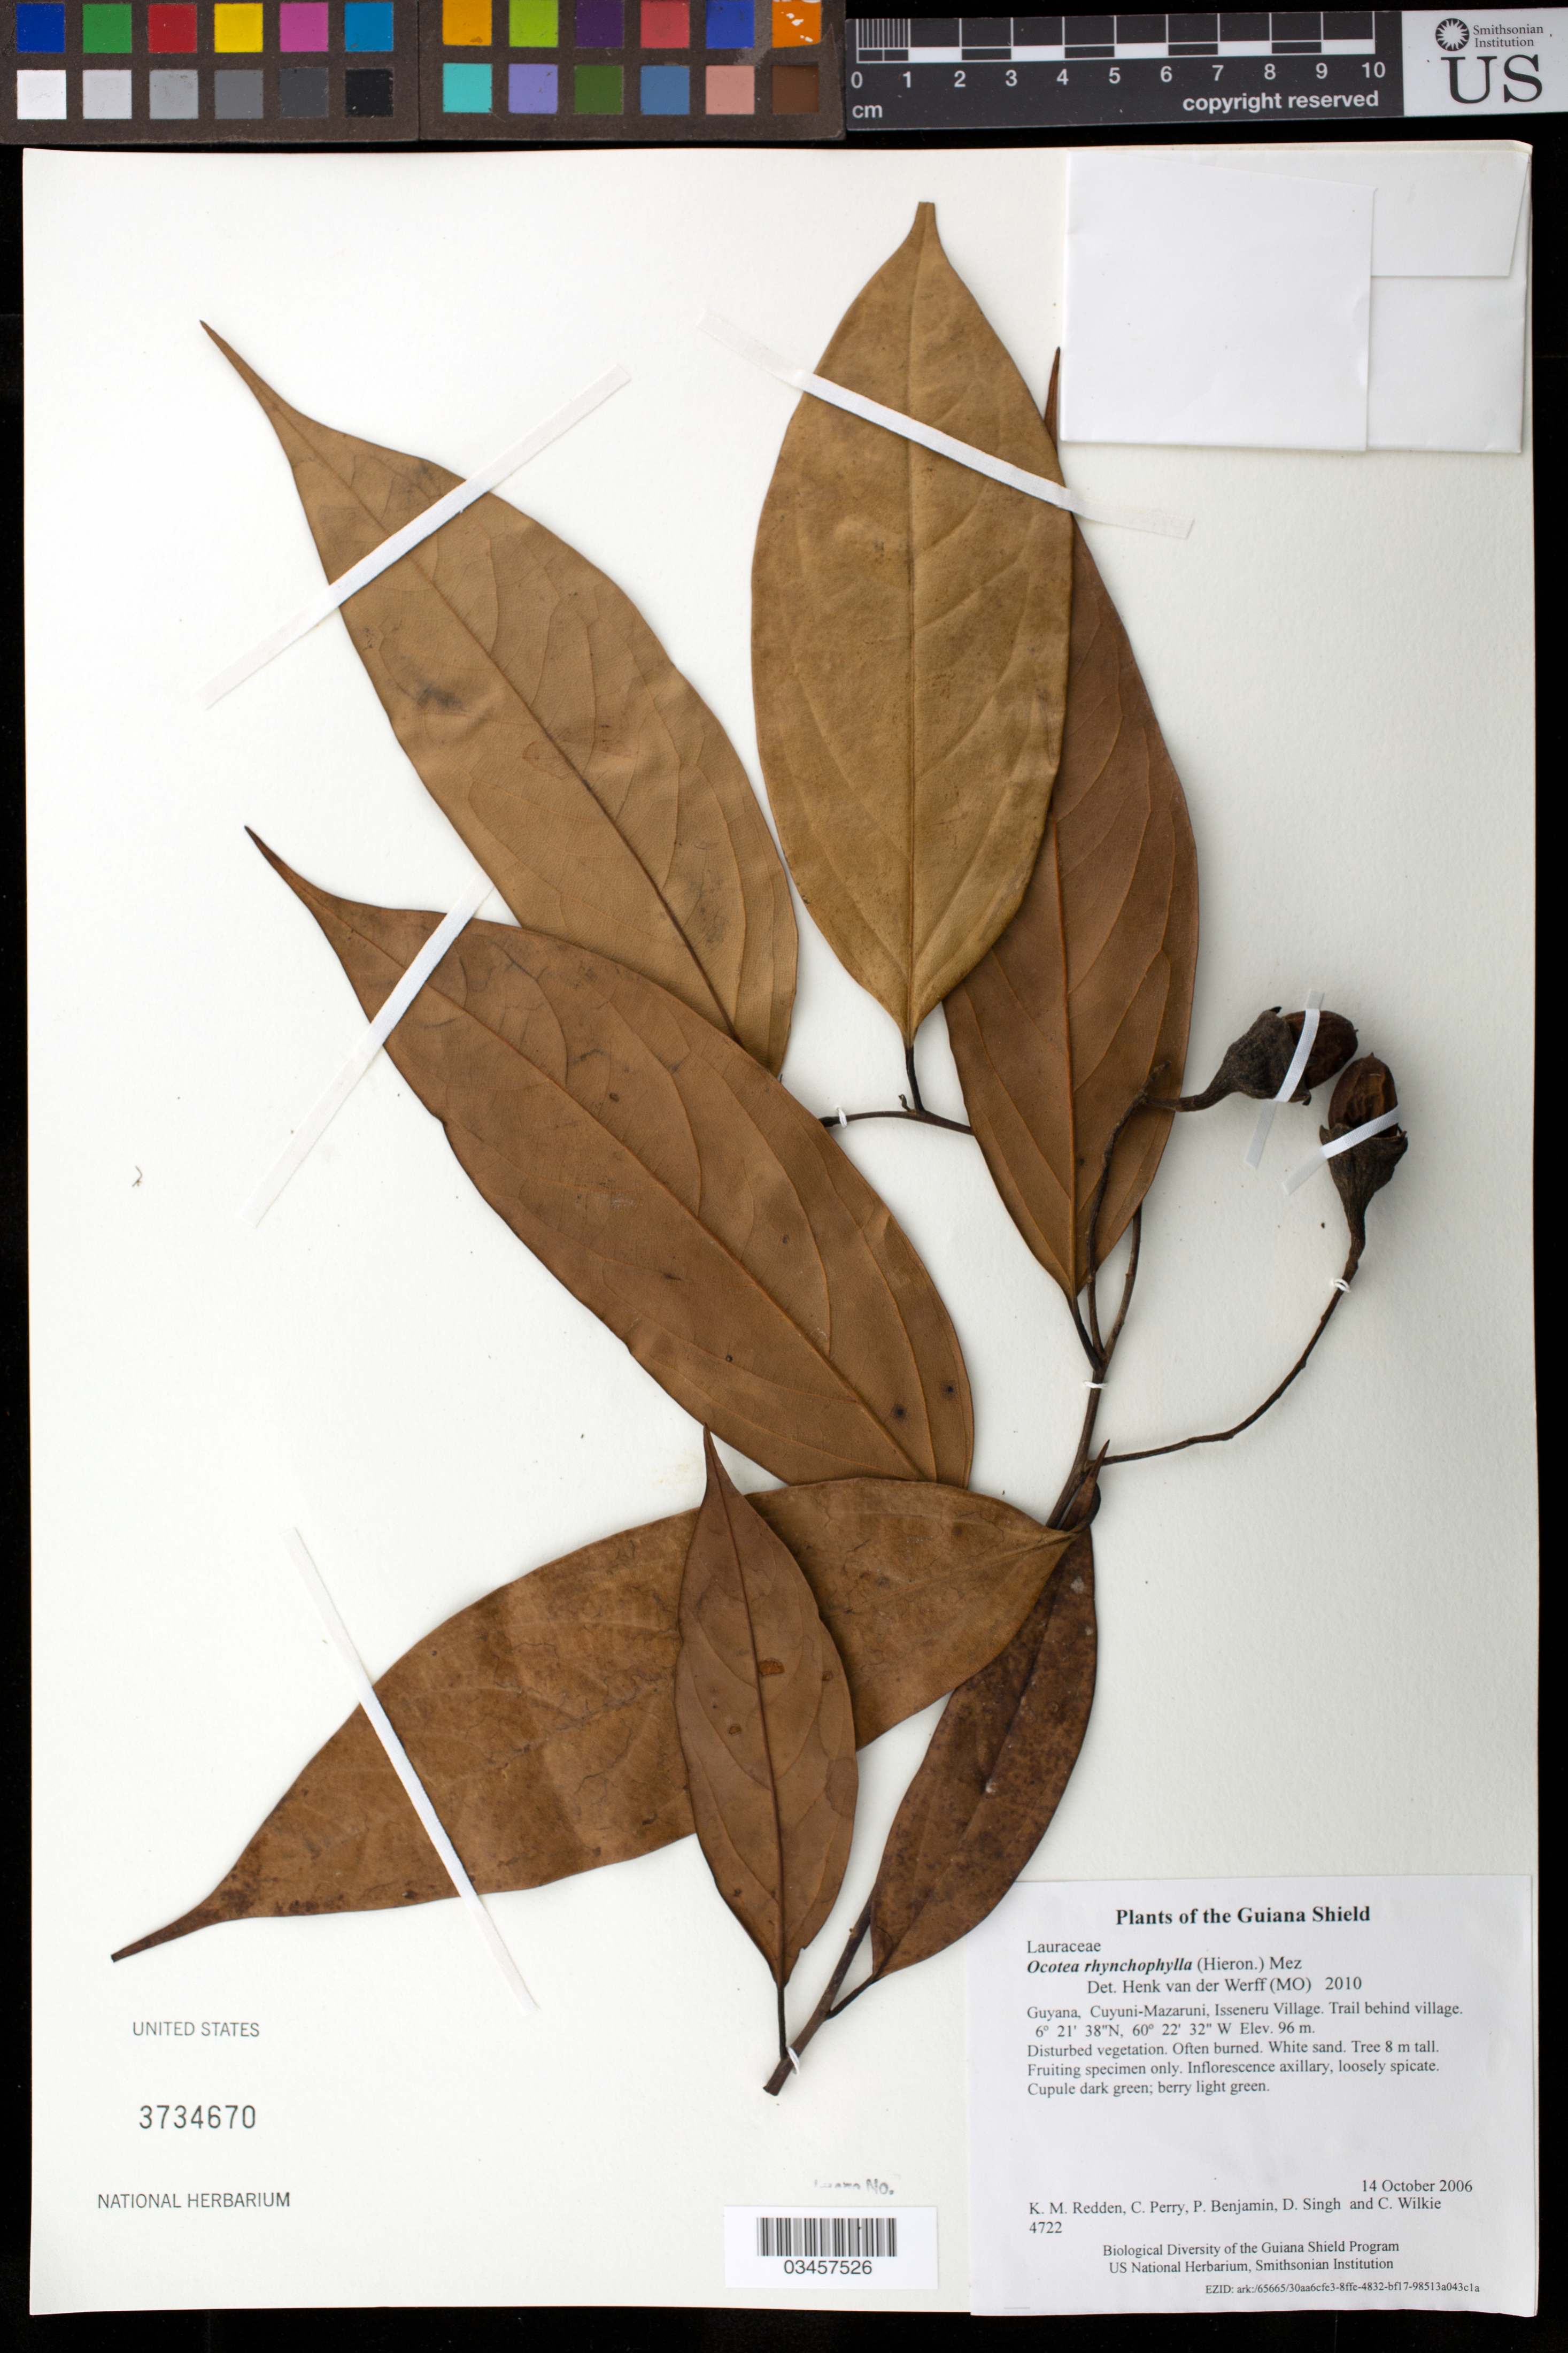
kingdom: Plantae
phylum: Tracheophyta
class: Magnoliopsida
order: Laurales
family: Lauraceae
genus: Ocotea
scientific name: Ocotea rhynchophylla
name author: (Hieron.) Mez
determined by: van der Werff, H., (MO), Missouri Botanical Garden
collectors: K. M. Redden, C. Perry, P. Benjamin, D. Singh & C. Wilkie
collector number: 4722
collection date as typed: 14 October 2006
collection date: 2006-10-14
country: Guyana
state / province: Cuyuni-Mazaruni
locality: Isseneru Village. Trail behind village.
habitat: Disturbed vegetation. Often burned. White sand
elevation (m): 96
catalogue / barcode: US 3734670